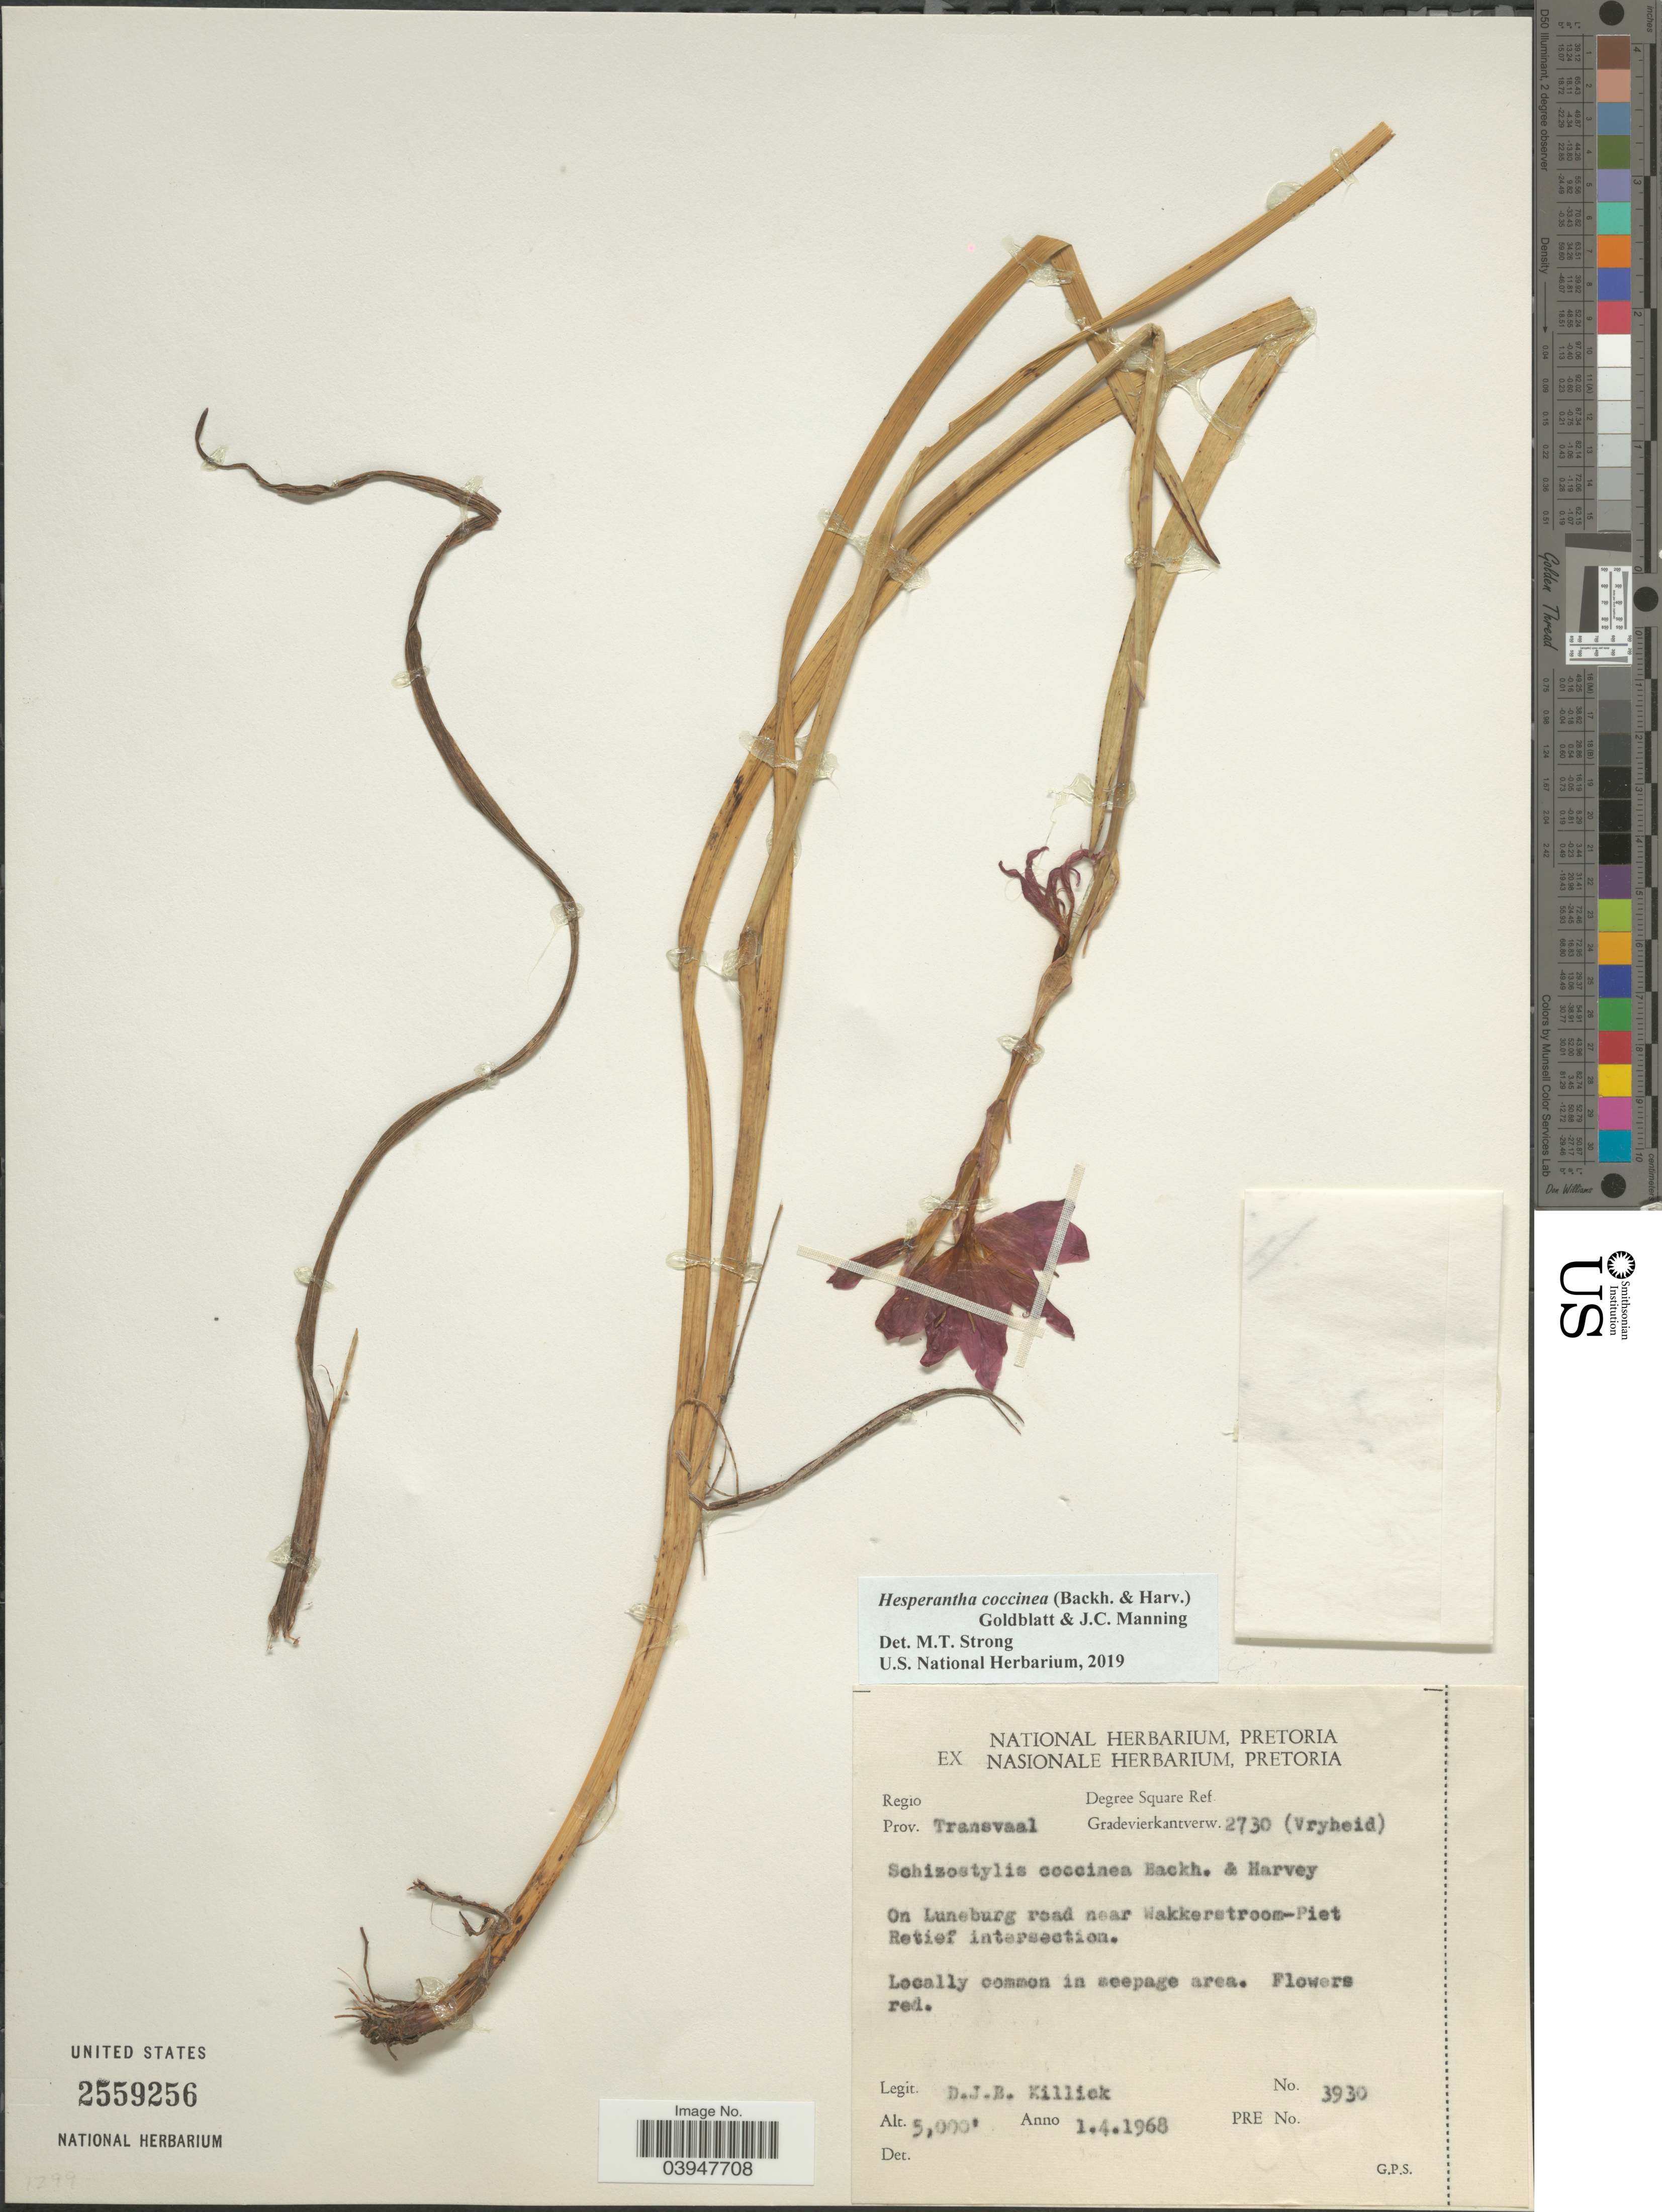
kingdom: Plantae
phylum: Tracheophyta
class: Liliopsida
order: Asparagales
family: Iridaceae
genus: Hesperantha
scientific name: Hesperantha coccinea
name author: (Backh. & Harv.) Goldblatt & J.C. Manning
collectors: D. Killick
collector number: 3930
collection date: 1968-04-01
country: South Africa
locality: Prov. Transvaal. Gradevierkantverw. 2730 (Vryheid). On Luneberg road near Wakkerstroom - Piet Retief intersection.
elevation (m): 1524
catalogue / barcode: US 2559256